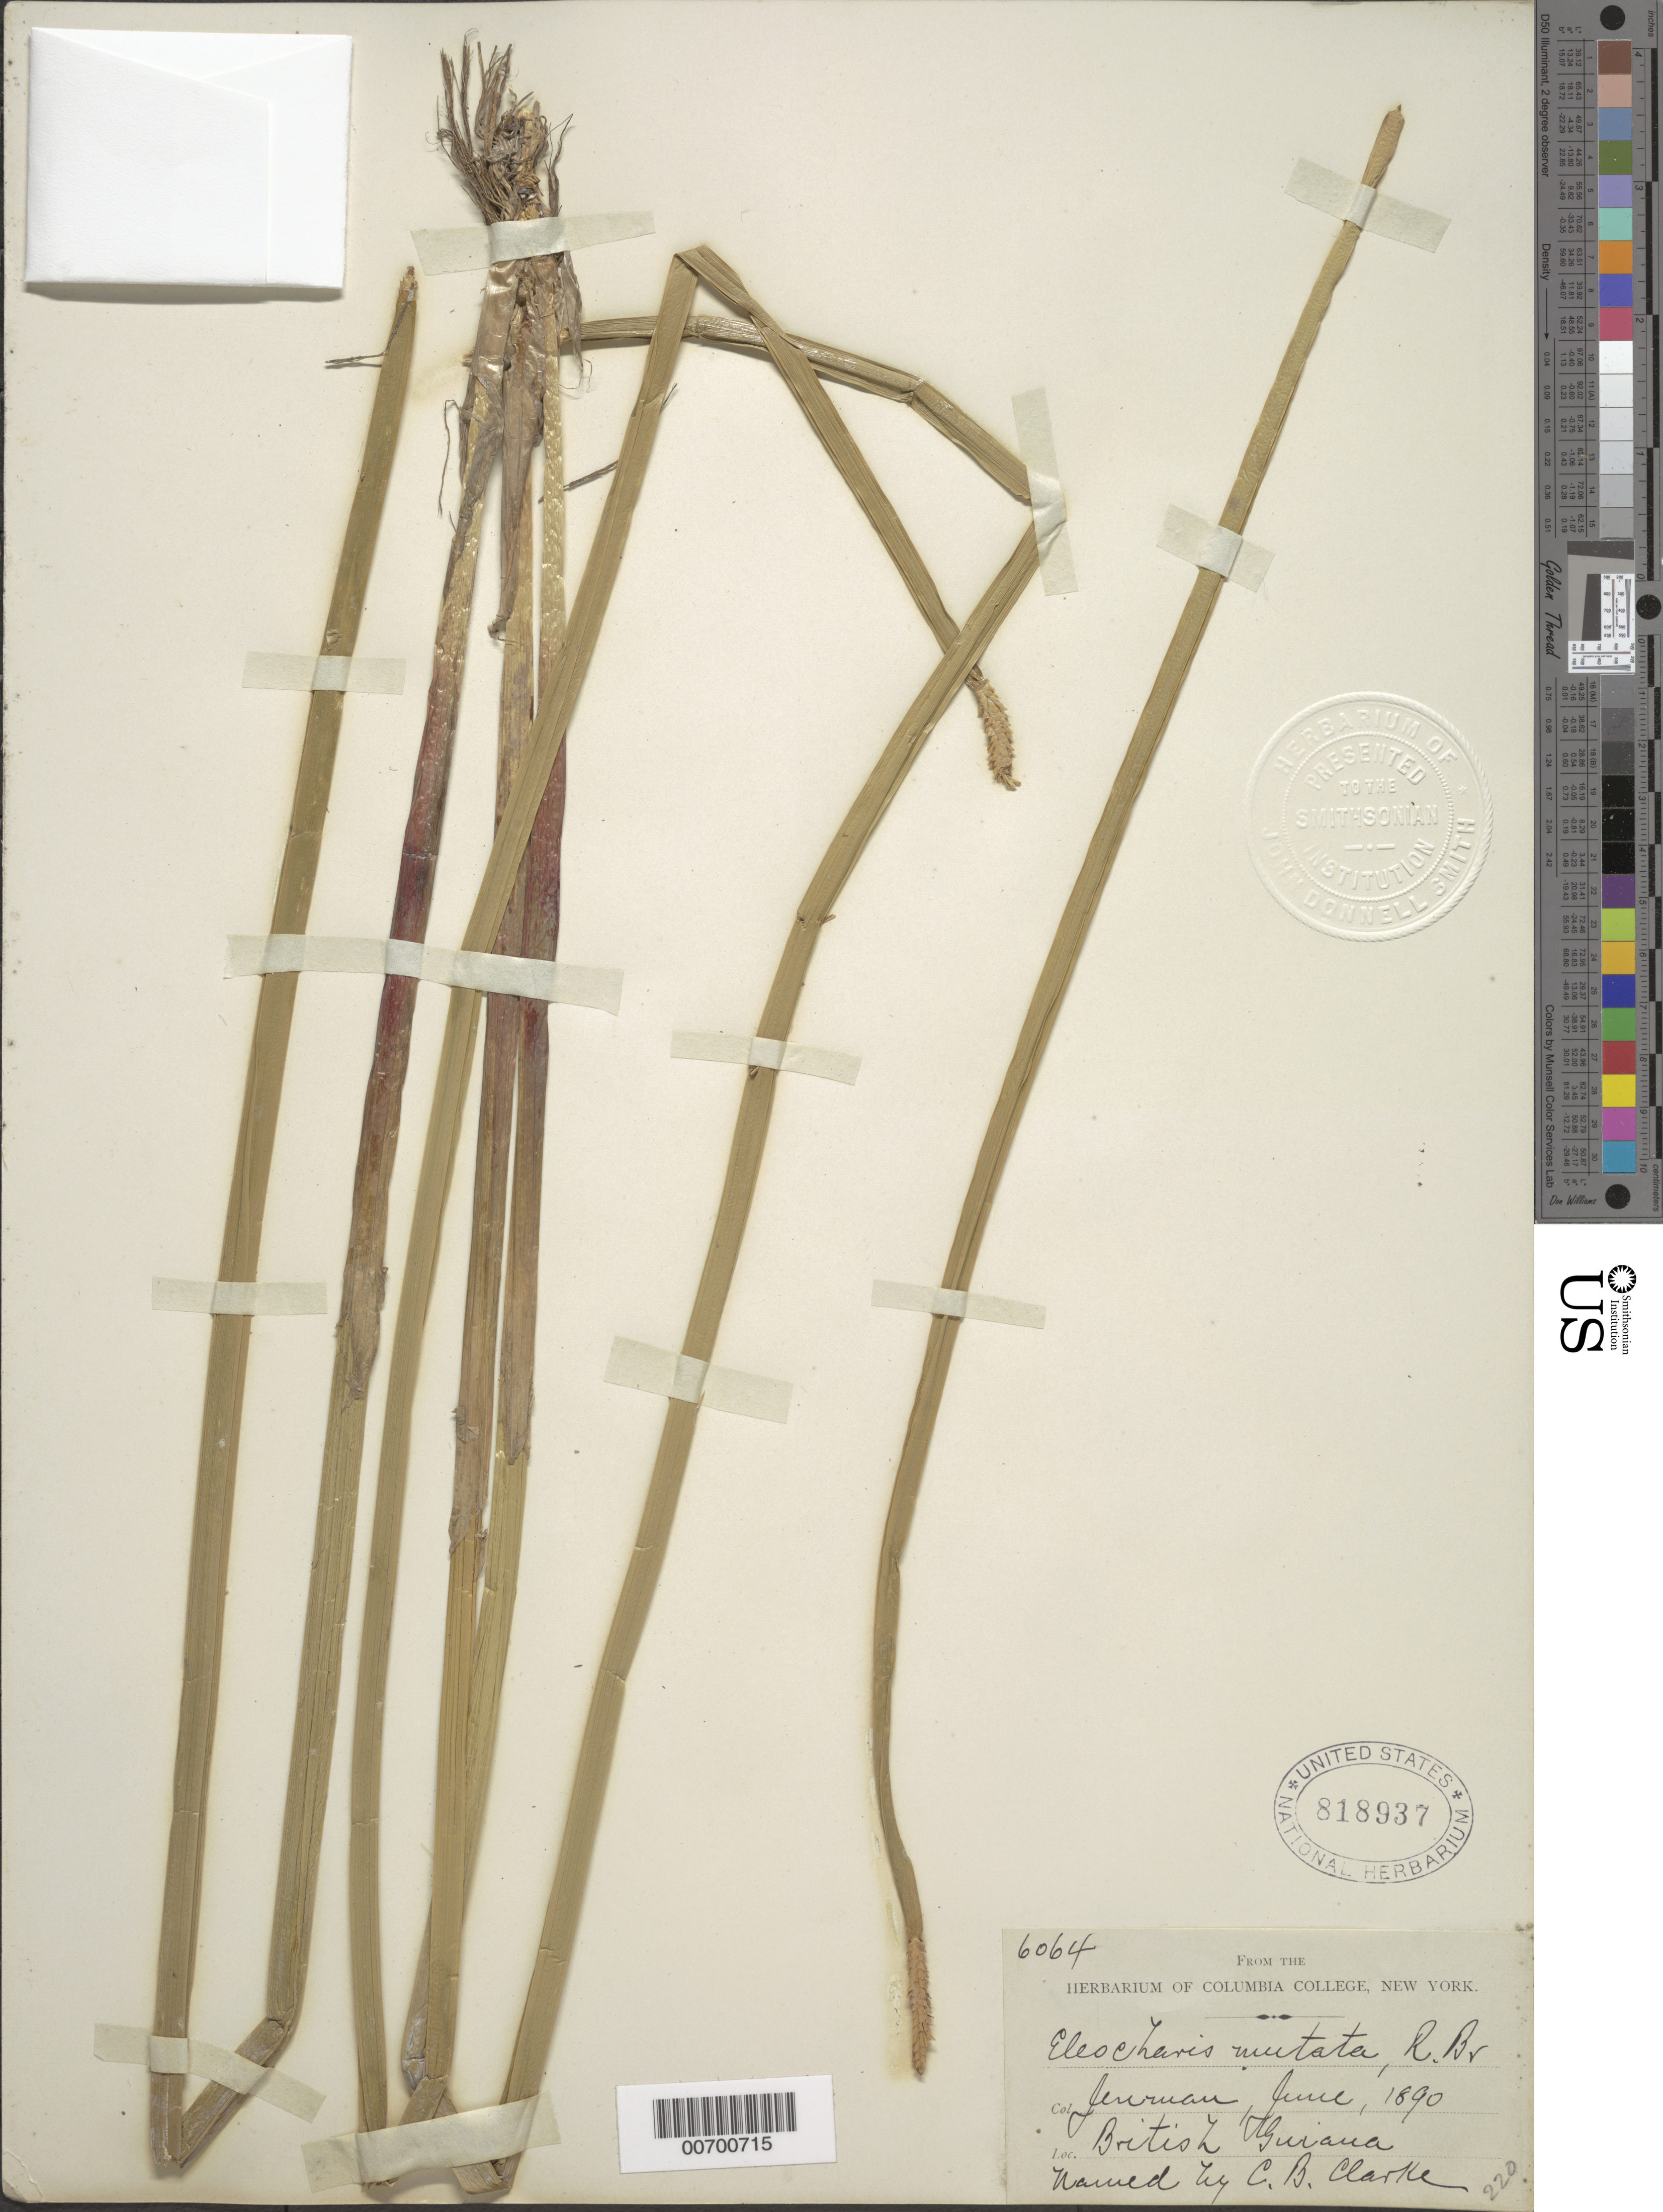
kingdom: Plantae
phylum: Tracheophyta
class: Liliopsida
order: Poales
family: Cyperaceae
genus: Eleocharis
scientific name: Eleocharis mutata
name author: (L.) Roem. & Schult.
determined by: Clarke, C. B.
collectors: G. S. Jenman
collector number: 6064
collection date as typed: June 1890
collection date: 1890-06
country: Guyana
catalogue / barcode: US 818937